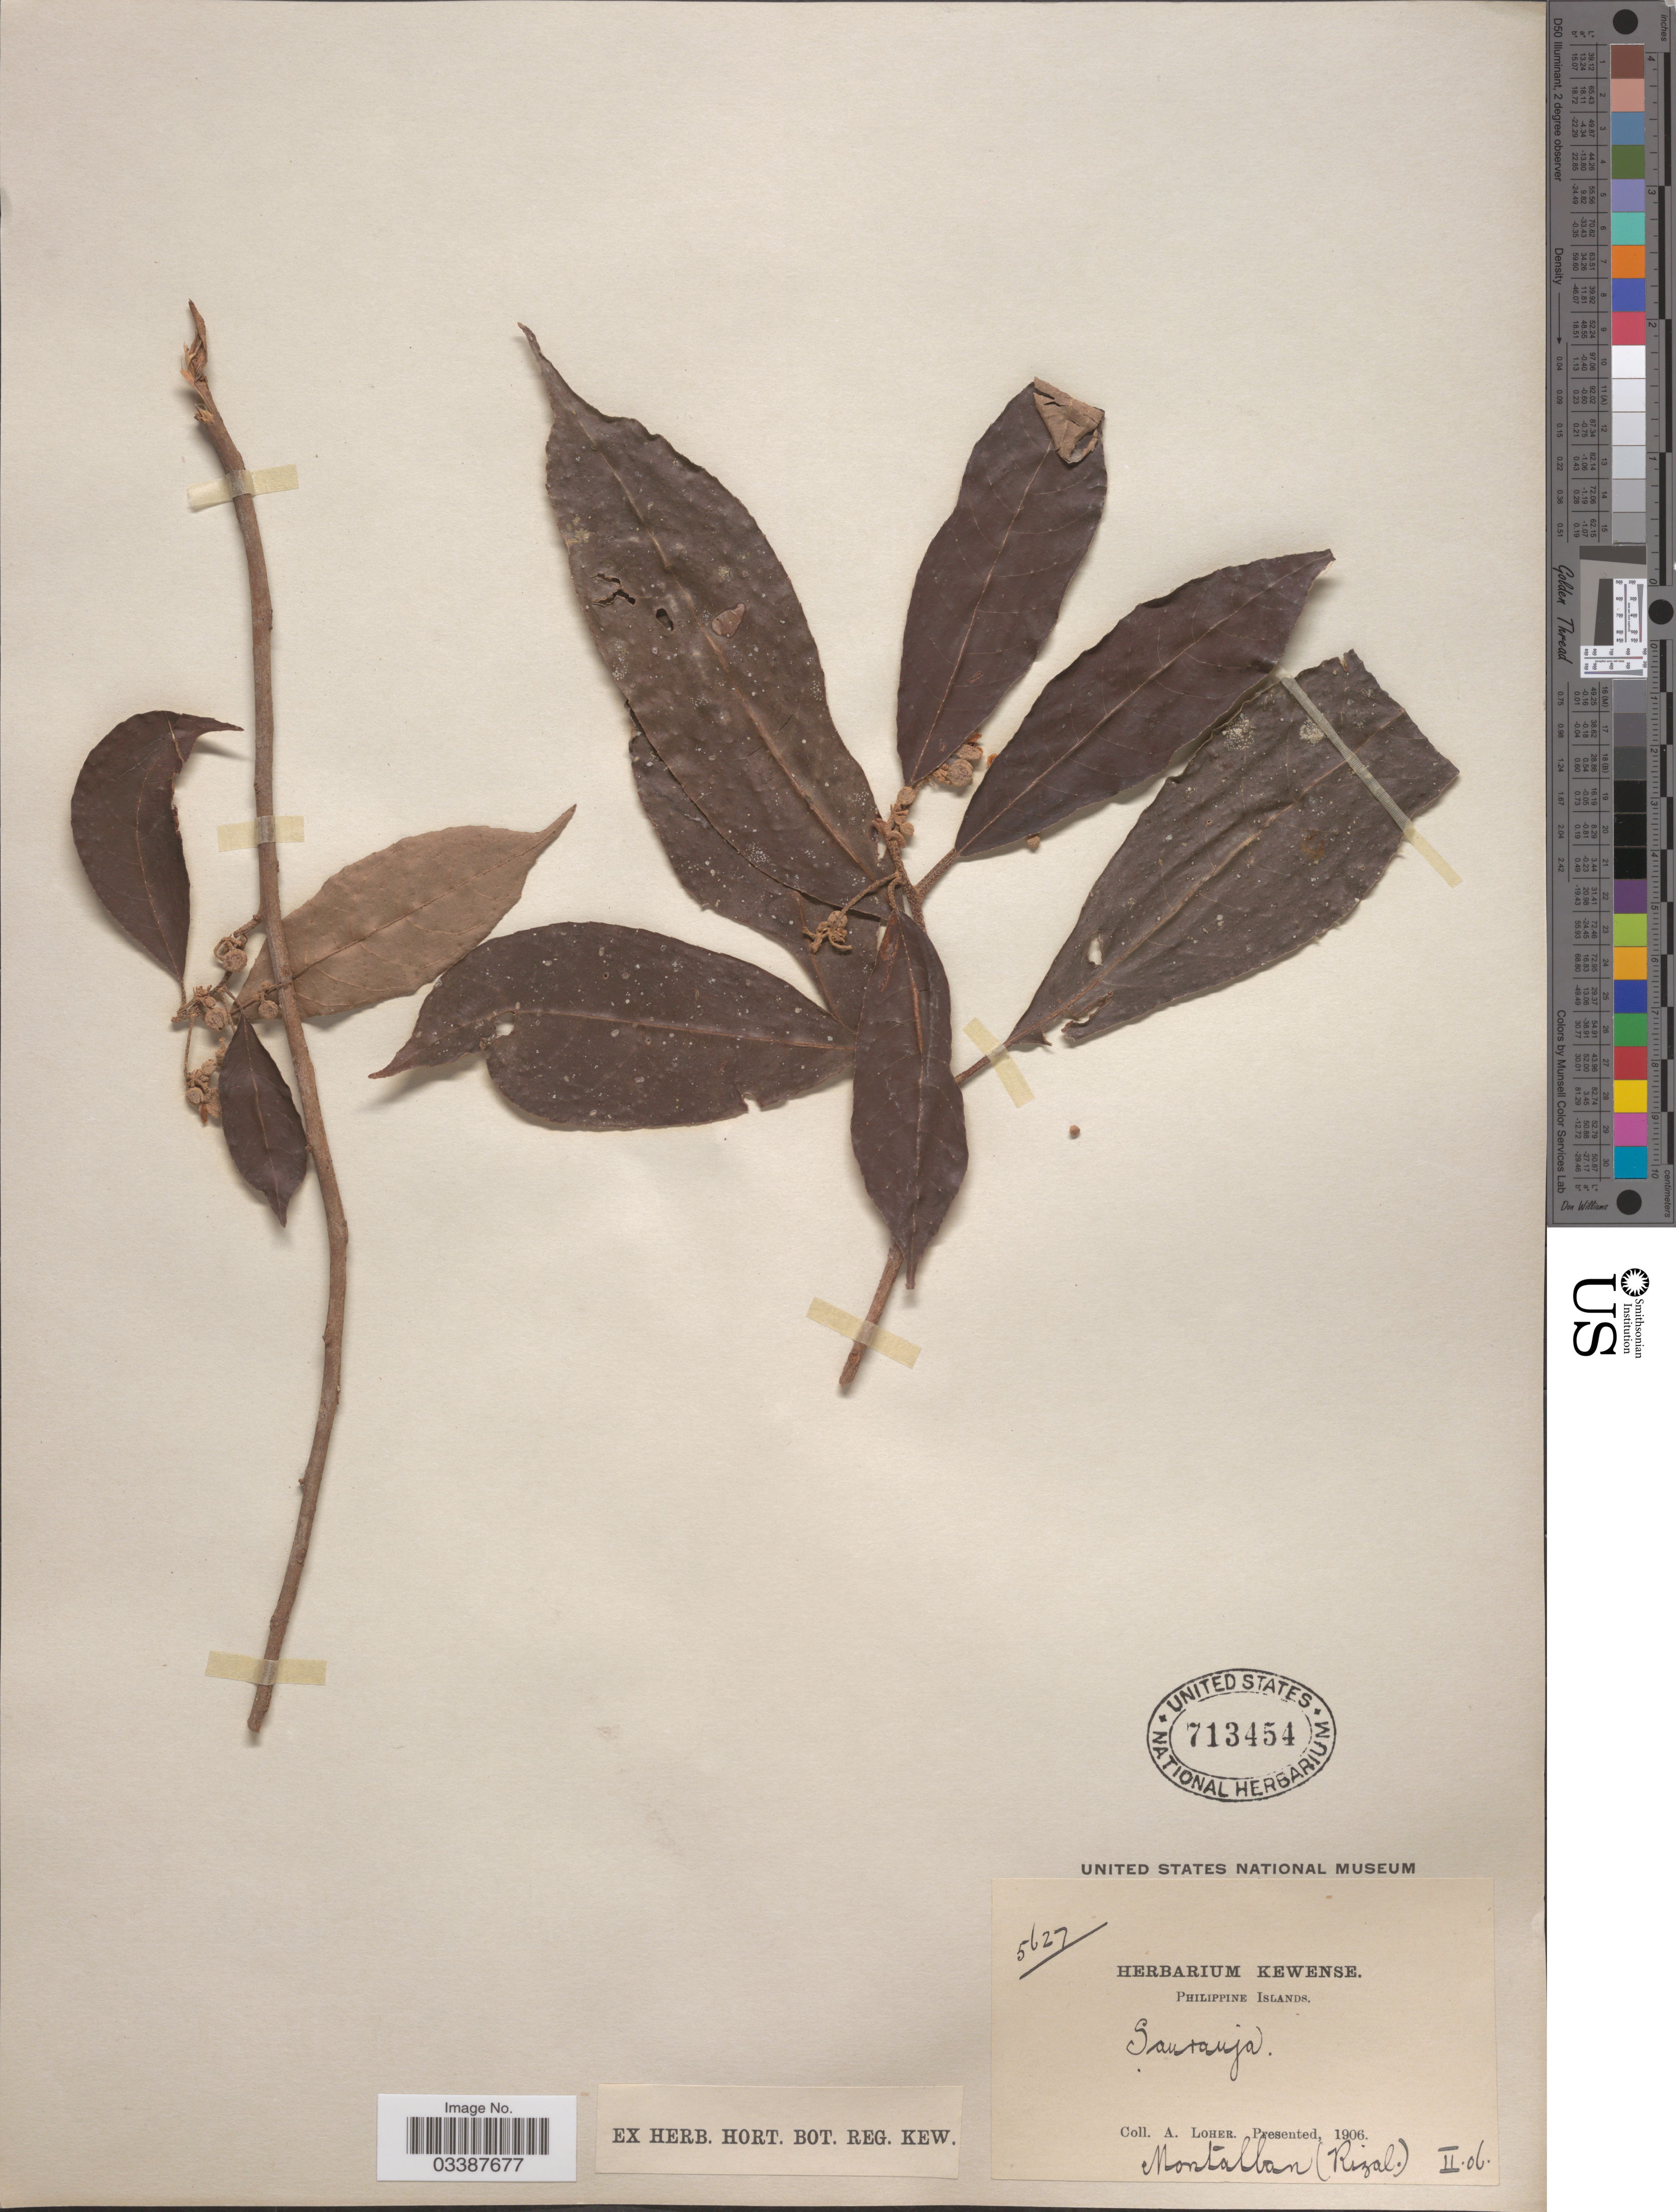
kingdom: Plantae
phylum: Tracheophyta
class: Magnoliopsida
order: Ericales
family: Actinidiaceae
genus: Saurauia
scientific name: Saurauia sp.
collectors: A. Loher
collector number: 5627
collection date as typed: Transcribed d/m/y: /2/6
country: Philippines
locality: Philippine Islands. Montalban (Rizal).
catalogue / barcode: US 713454